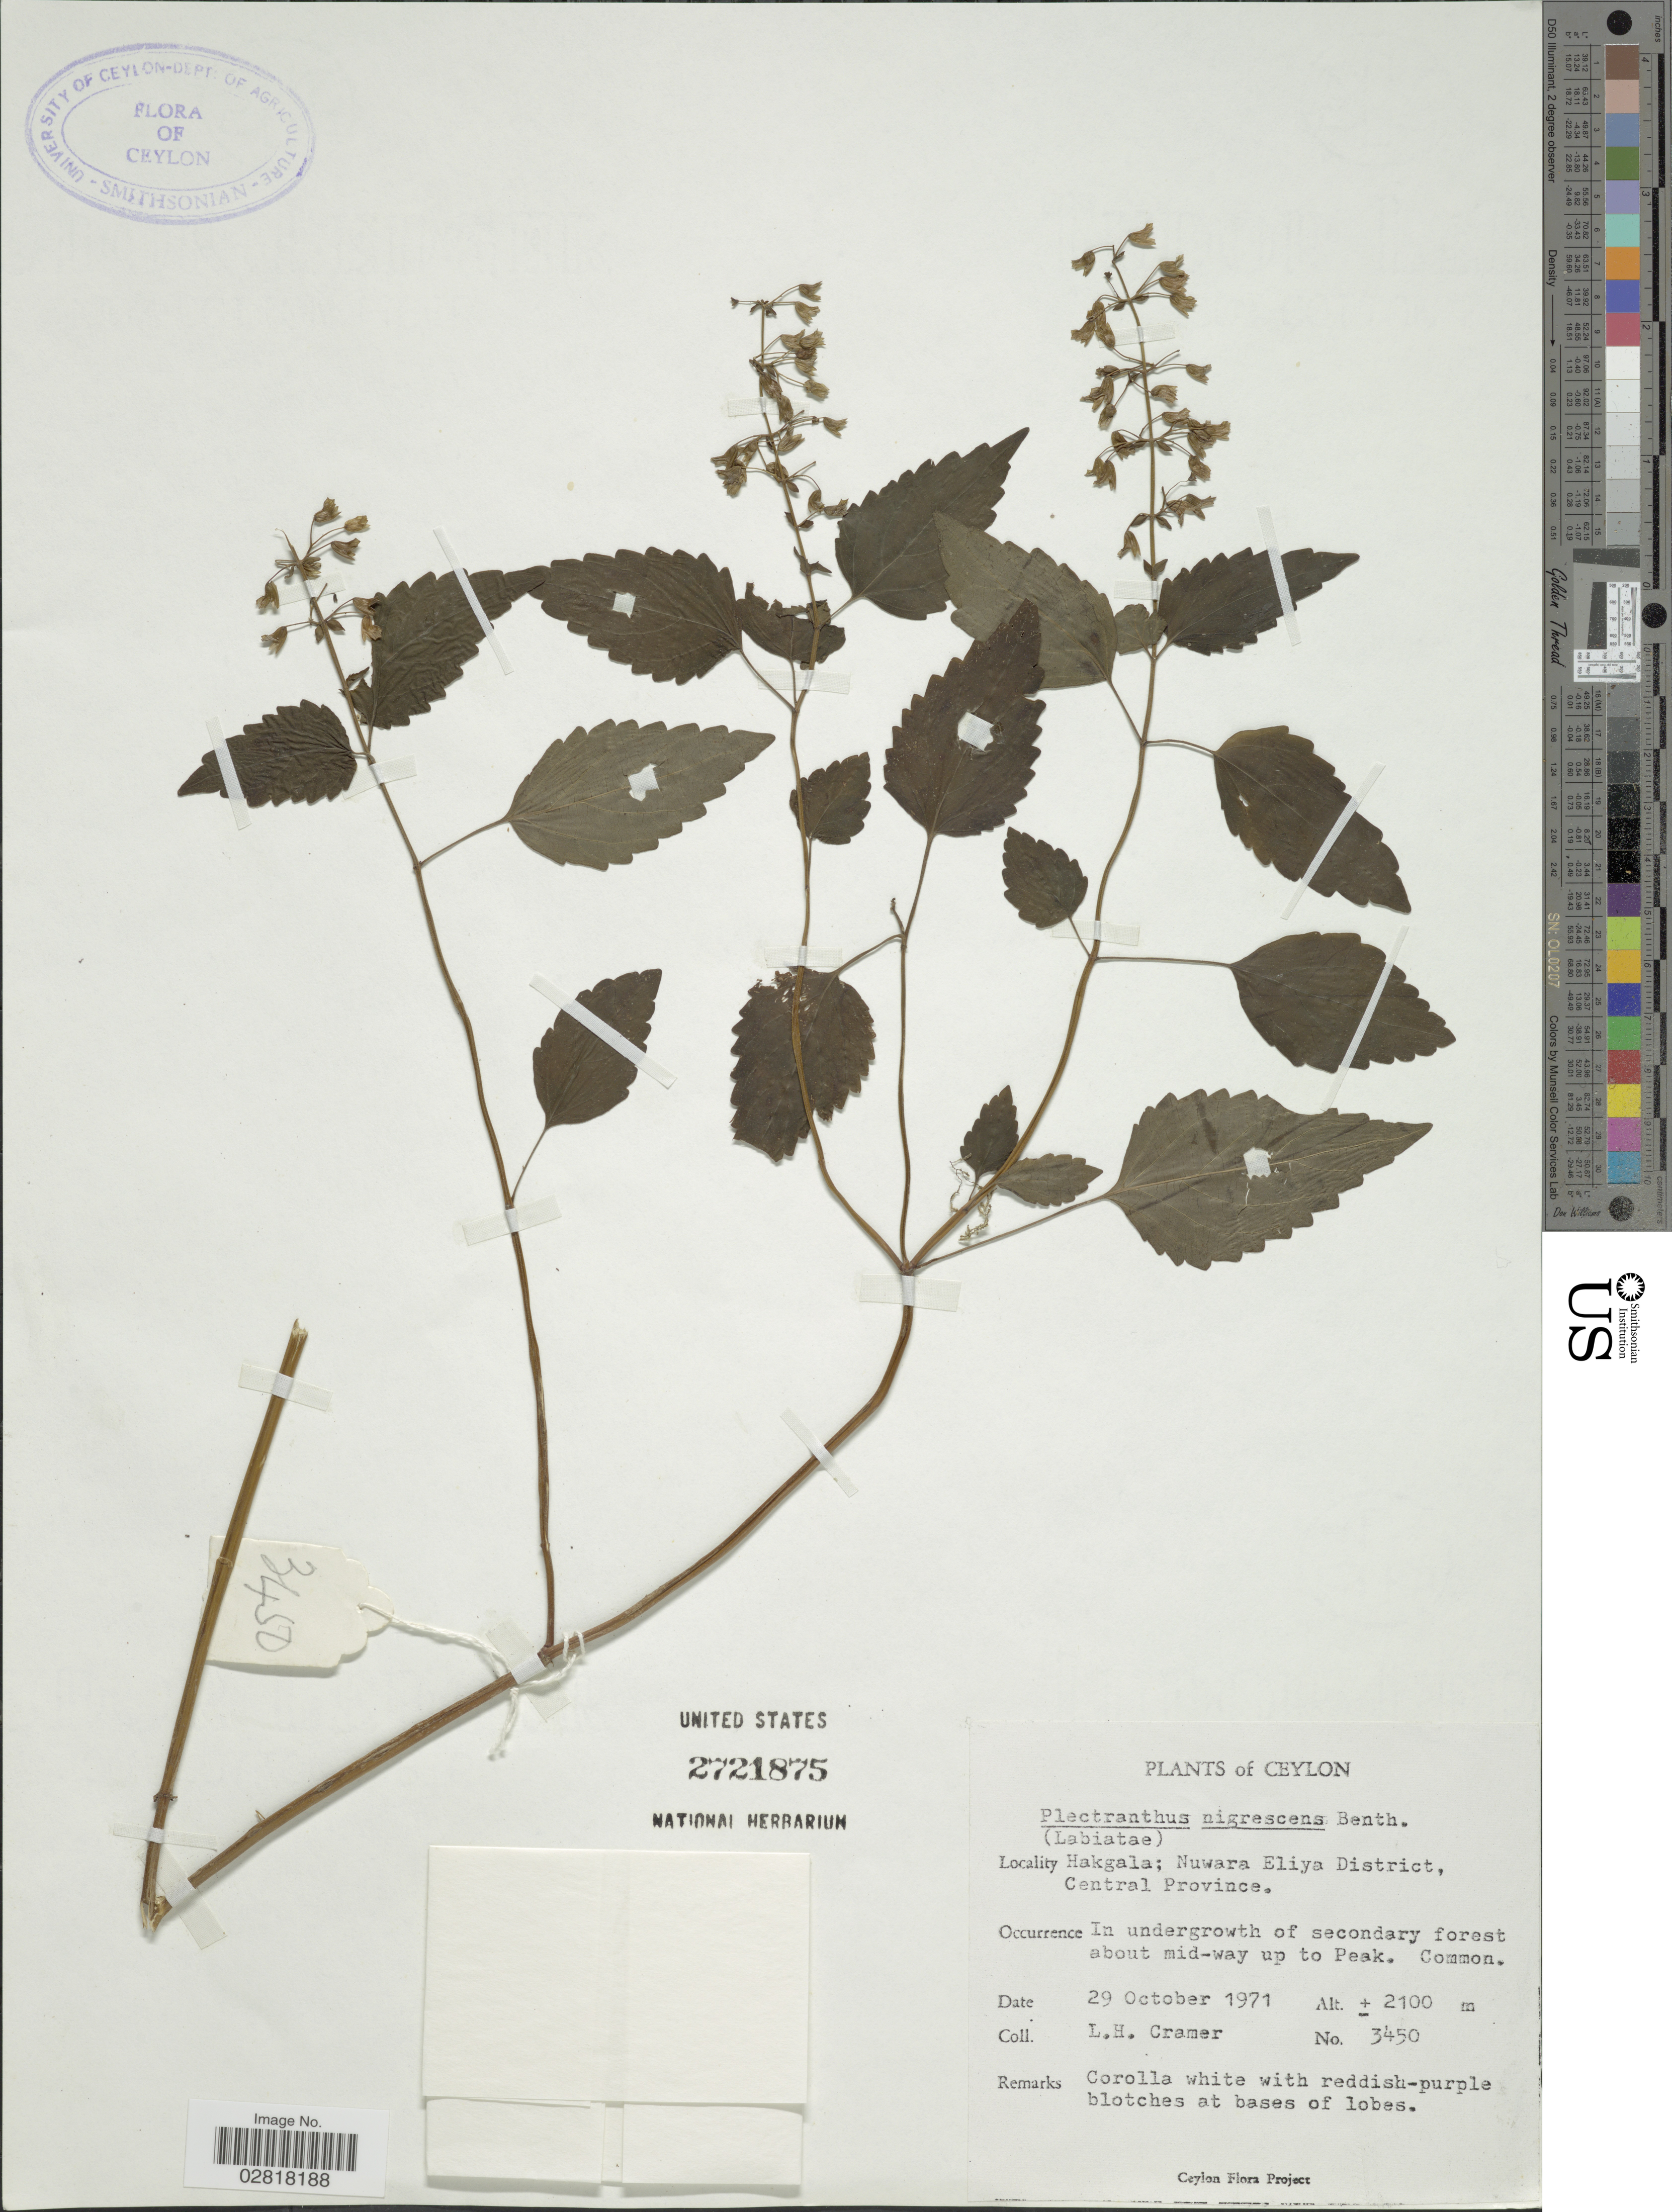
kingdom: Plantae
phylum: Tracheophyta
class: Magnoliopsida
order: Lamiales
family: Lamiaceae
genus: Plectranthus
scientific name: Plectranthus nigrescens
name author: Benth.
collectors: L. H. Cramer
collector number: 3450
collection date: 1971-10-29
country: Sri Lanka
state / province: Central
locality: Ceylon, Hakgala; Nuwara Eliya District, about mid-way up to Peak.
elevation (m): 2100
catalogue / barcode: US 2721875